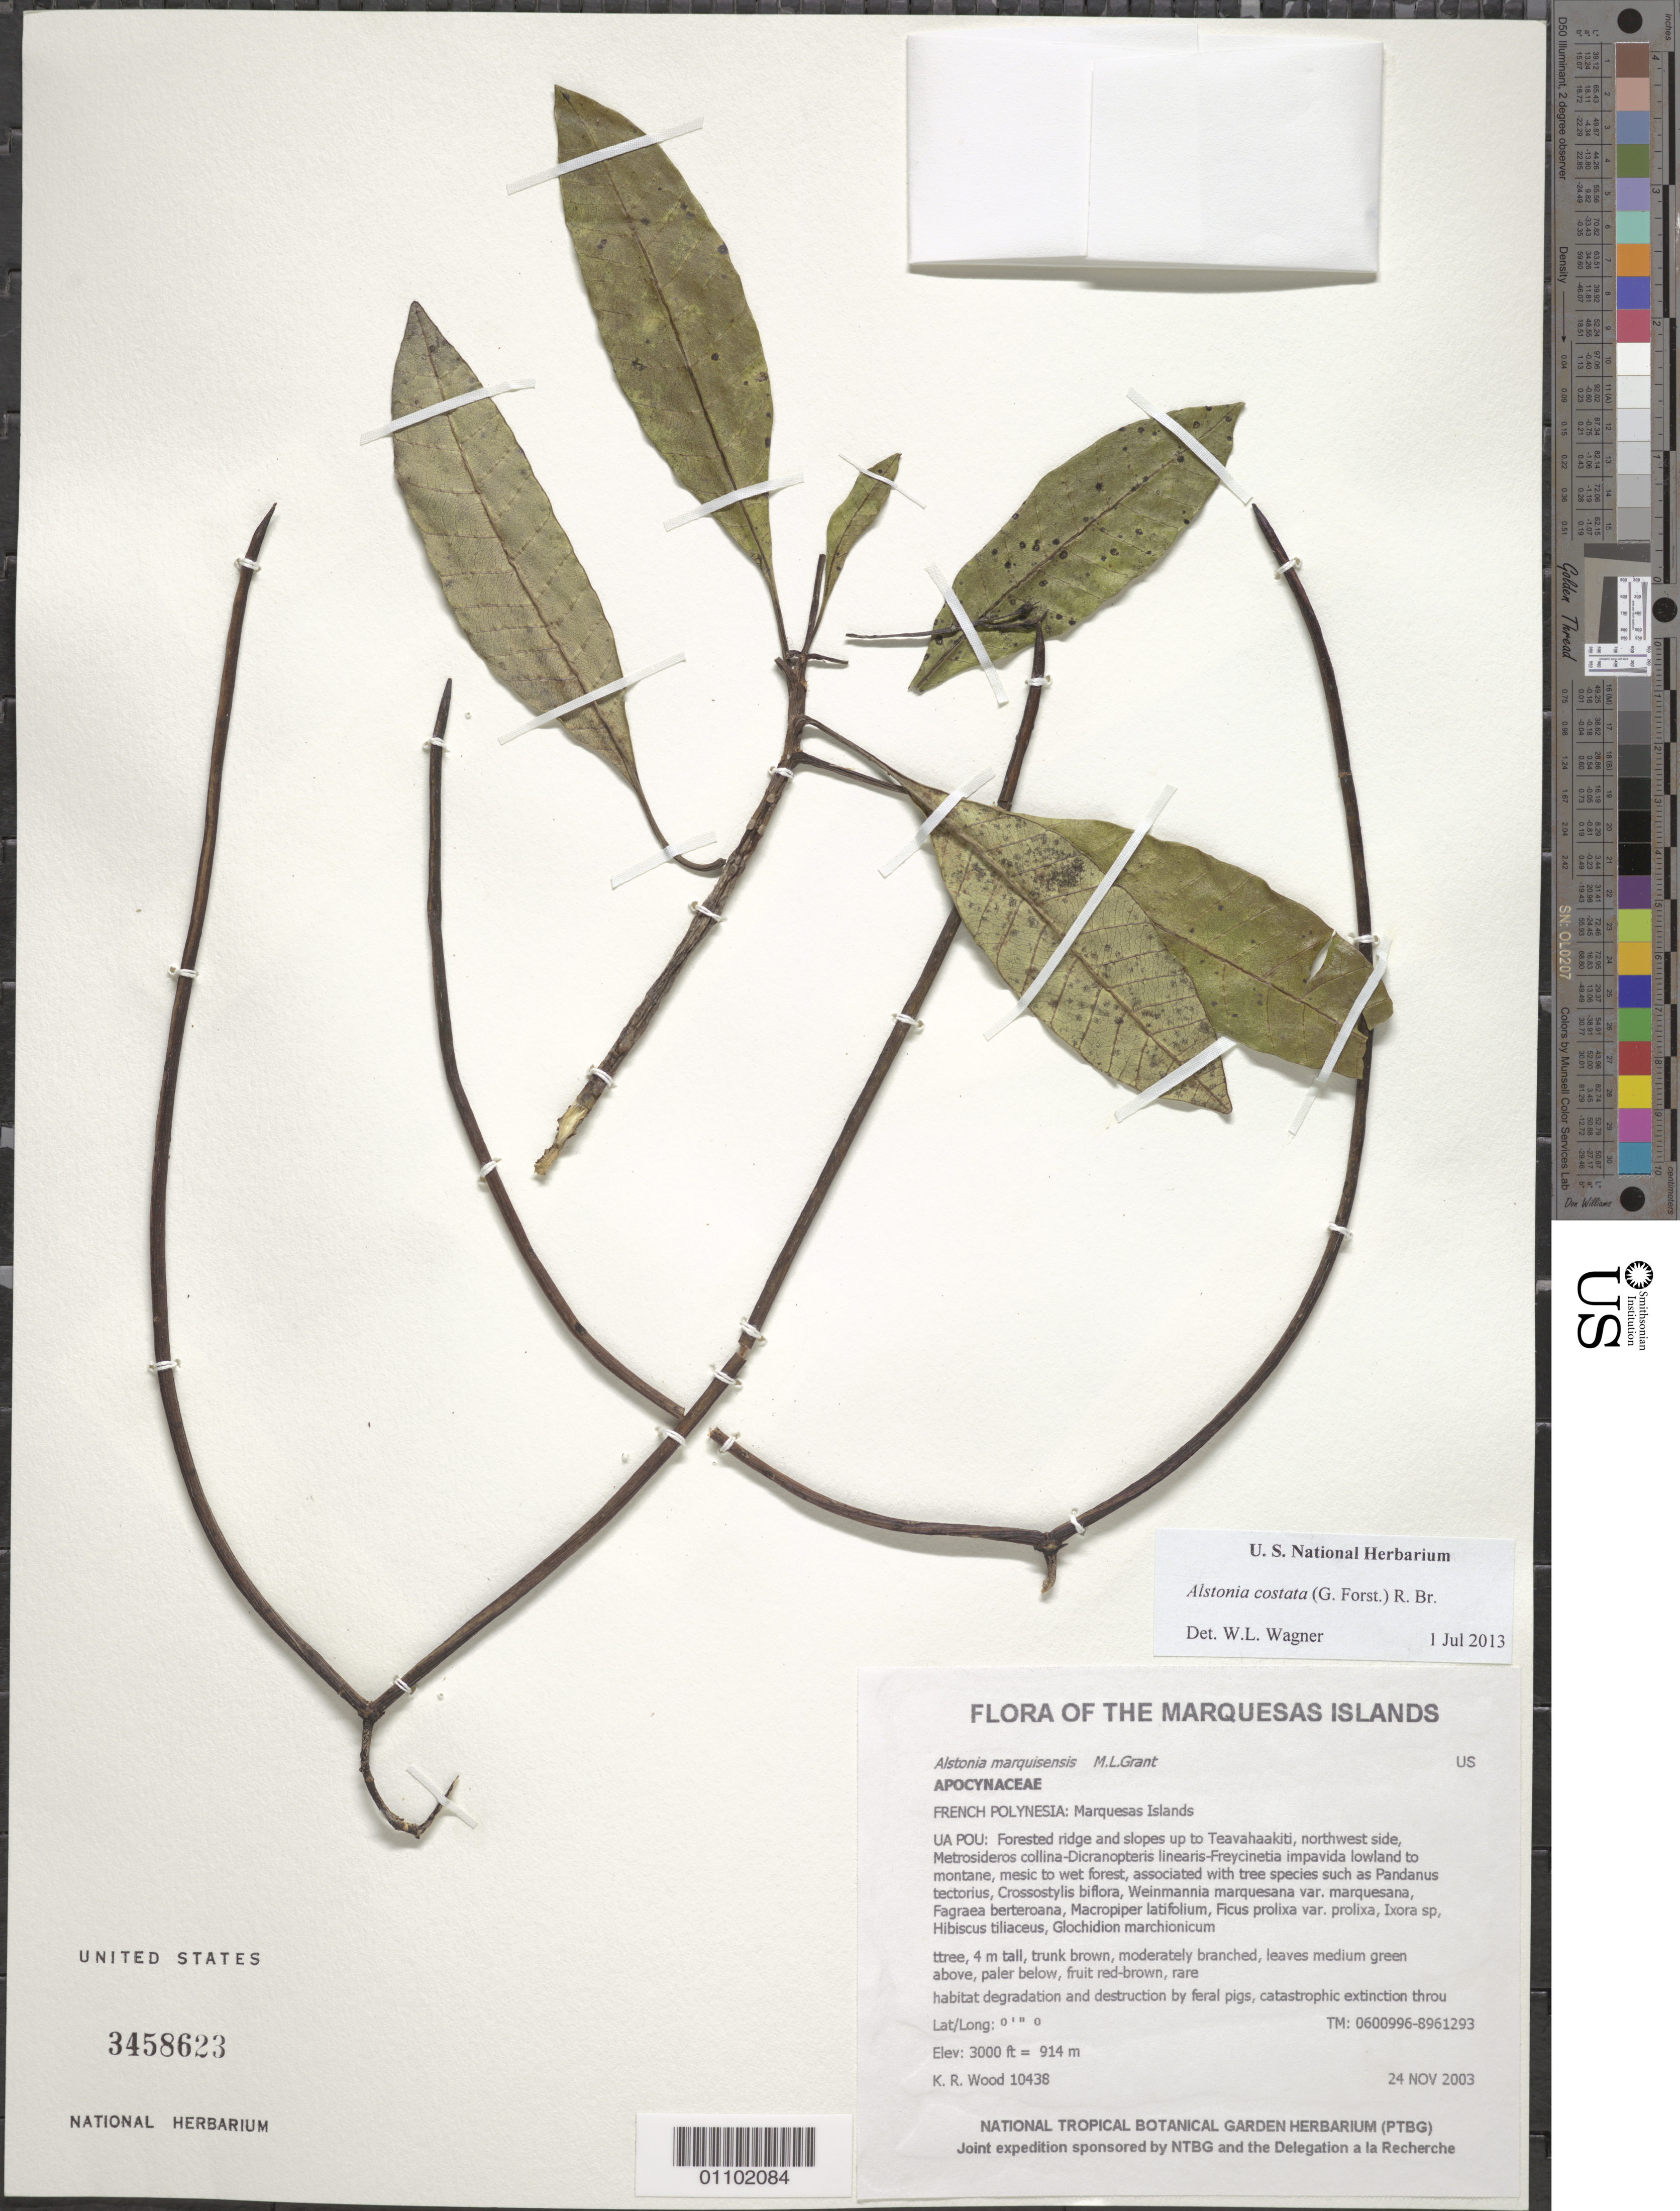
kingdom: Plantae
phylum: Tracheophyta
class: Magnoliopsida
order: Gentianales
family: Apocynaceae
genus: Alstonia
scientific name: Alstonia costata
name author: (G. Forst.) R. Br.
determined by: Lorence, David H., (PTBG), National Tropical Botanical Garden (UNITED STATES)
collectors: K. R. Wood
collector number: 10438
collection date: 2003-11-24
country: French Polynesia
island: Ua Pou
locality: Forested ridge and slopes up to Teavahaakiti, northwest side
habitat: Upper slope, W aspect, steep slope, open, wet. Metrosideros collina-Dicranopteris linearis-Freycinetia impavida lowland to montane, mesic to wet forest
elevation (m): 914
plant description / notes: Habitat degradation and destruction by feral pigs, catastrophic extinction through environmental events, predation by rats [Rattus exulans] that eat seeds, competition with non-native plant taxa such as Ageratum conyzoides, Emilia sonchifolia var. javanic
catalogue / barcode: US 3458623